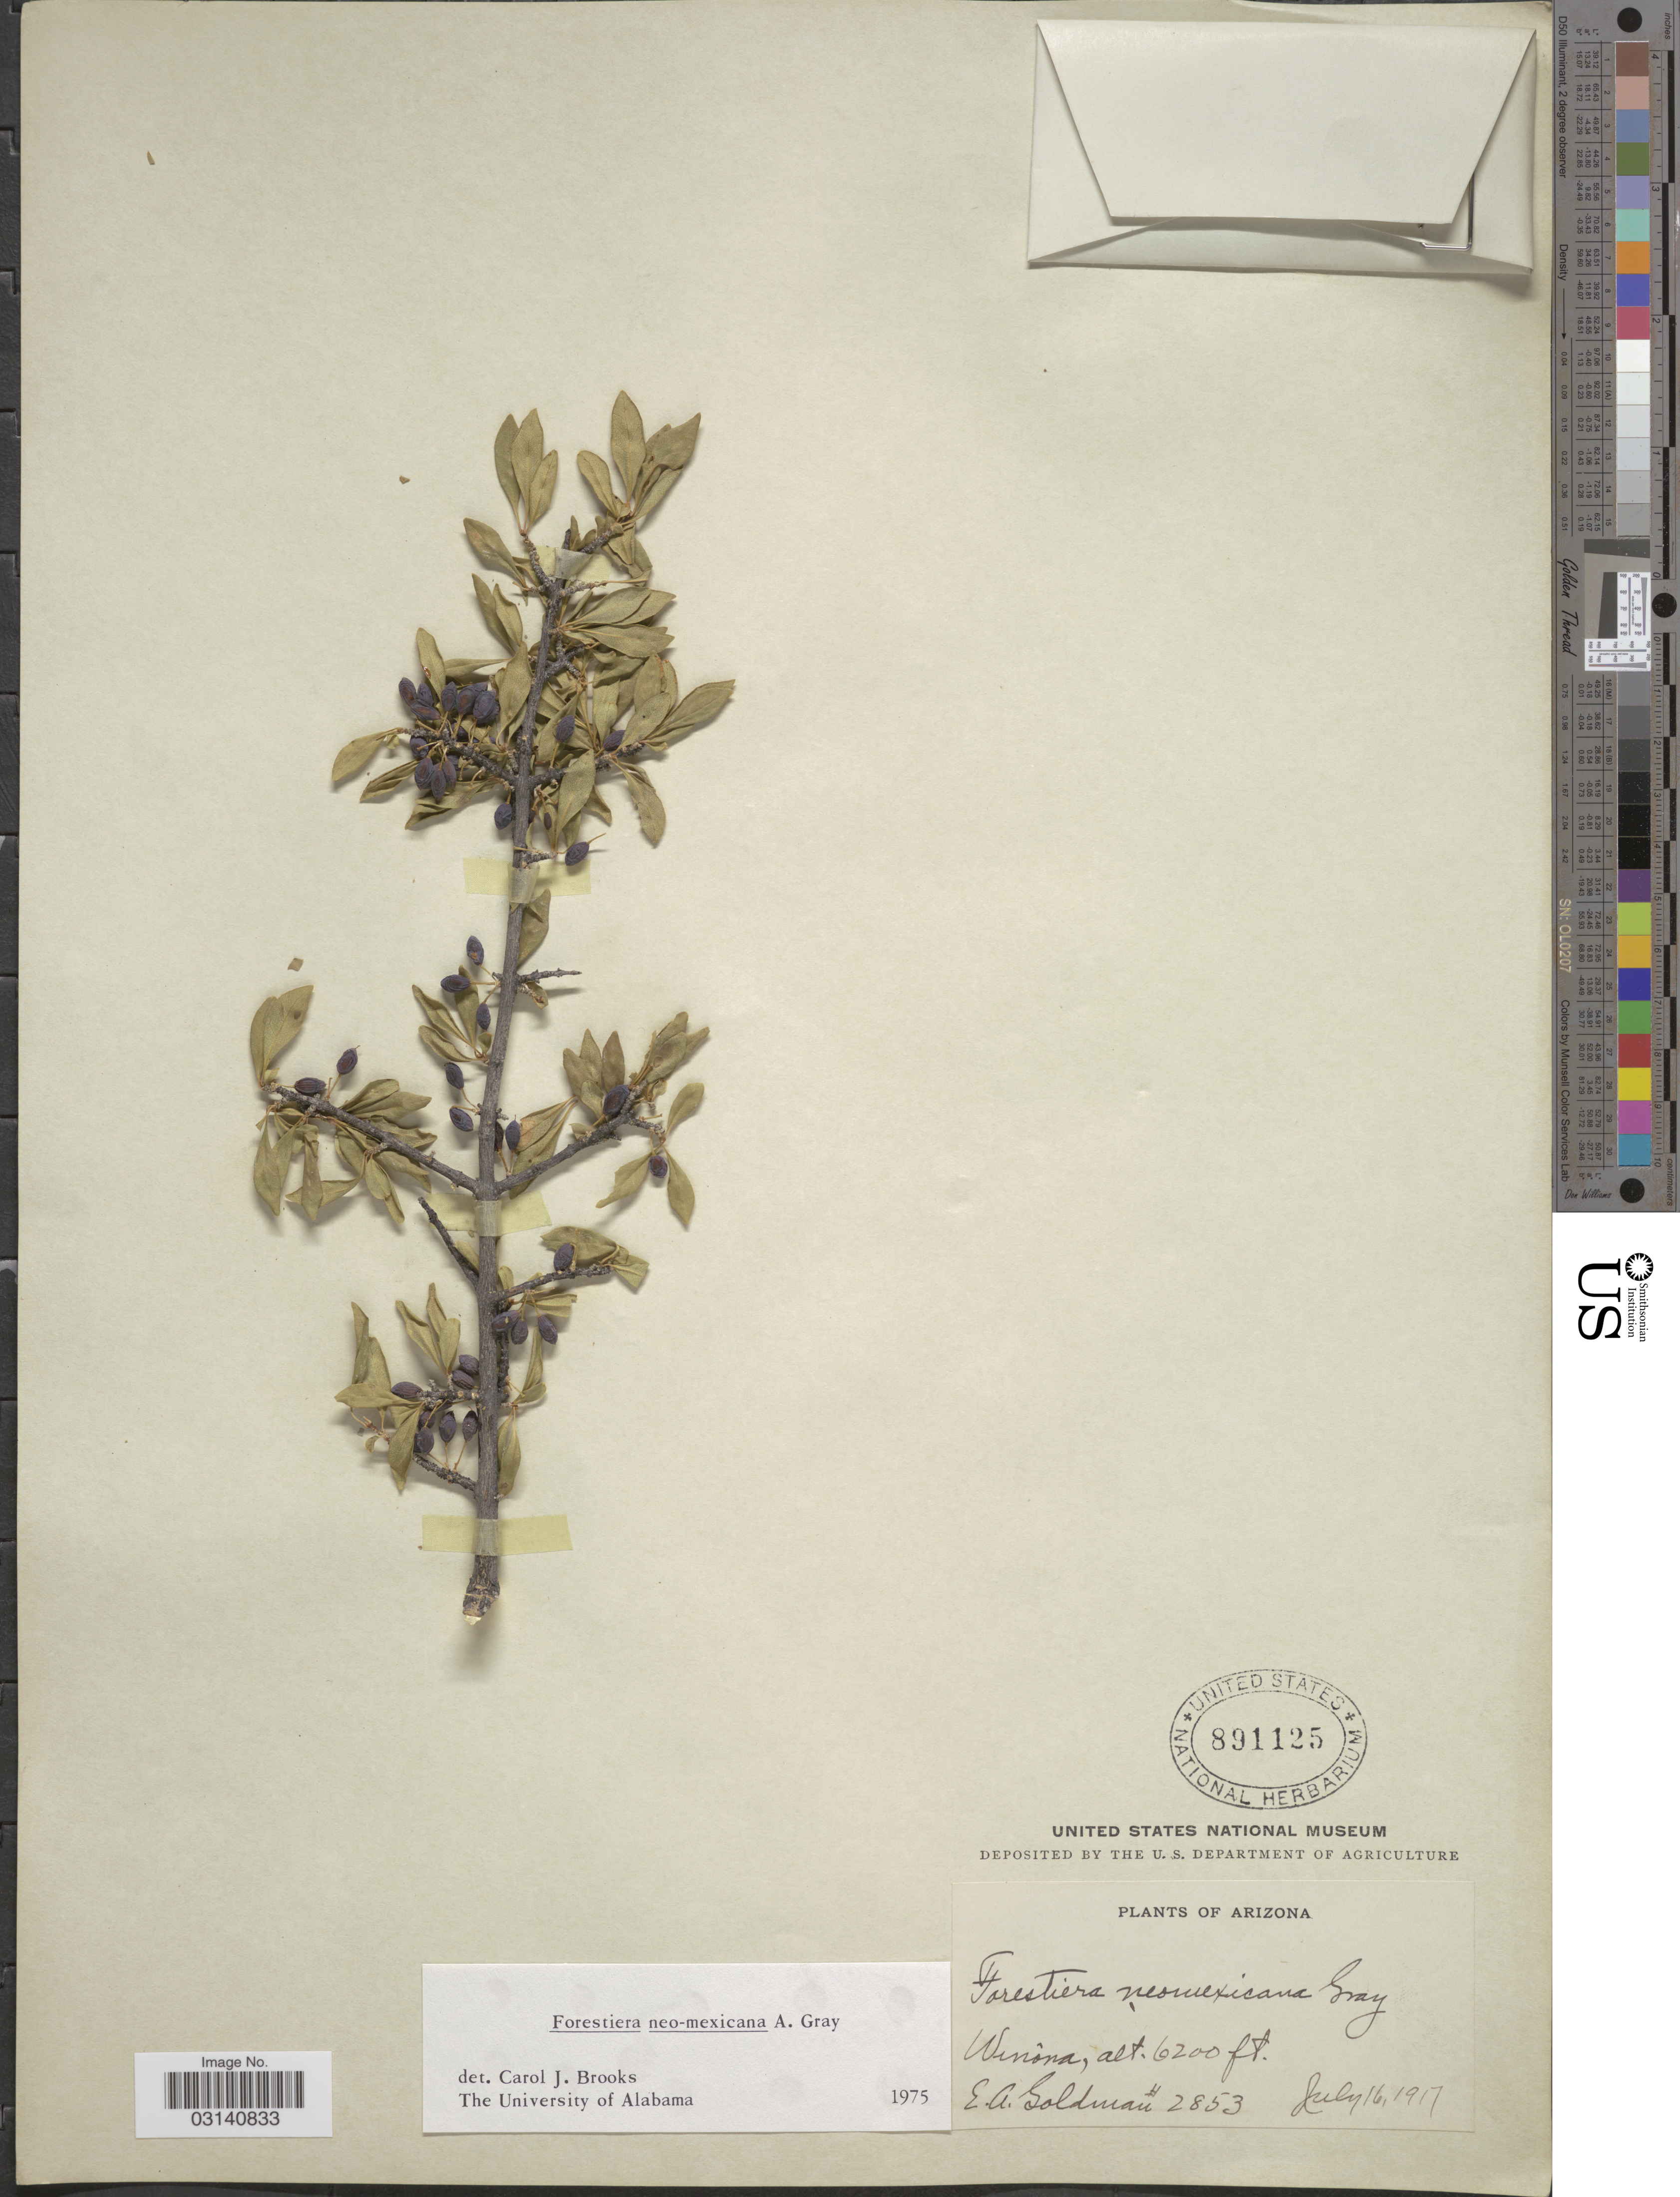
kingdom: Plantae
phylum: Tracheophyta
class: Magnoliopsida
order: Lamiales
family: Oleaceae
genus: Forestiera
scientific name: Forestiera neomexicana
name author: A. Gray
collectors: E. A. Goldman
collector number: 2853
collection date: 1917-07-16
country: United States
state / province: Arizona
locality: Winona.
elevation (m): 1890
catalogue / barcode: US 891125